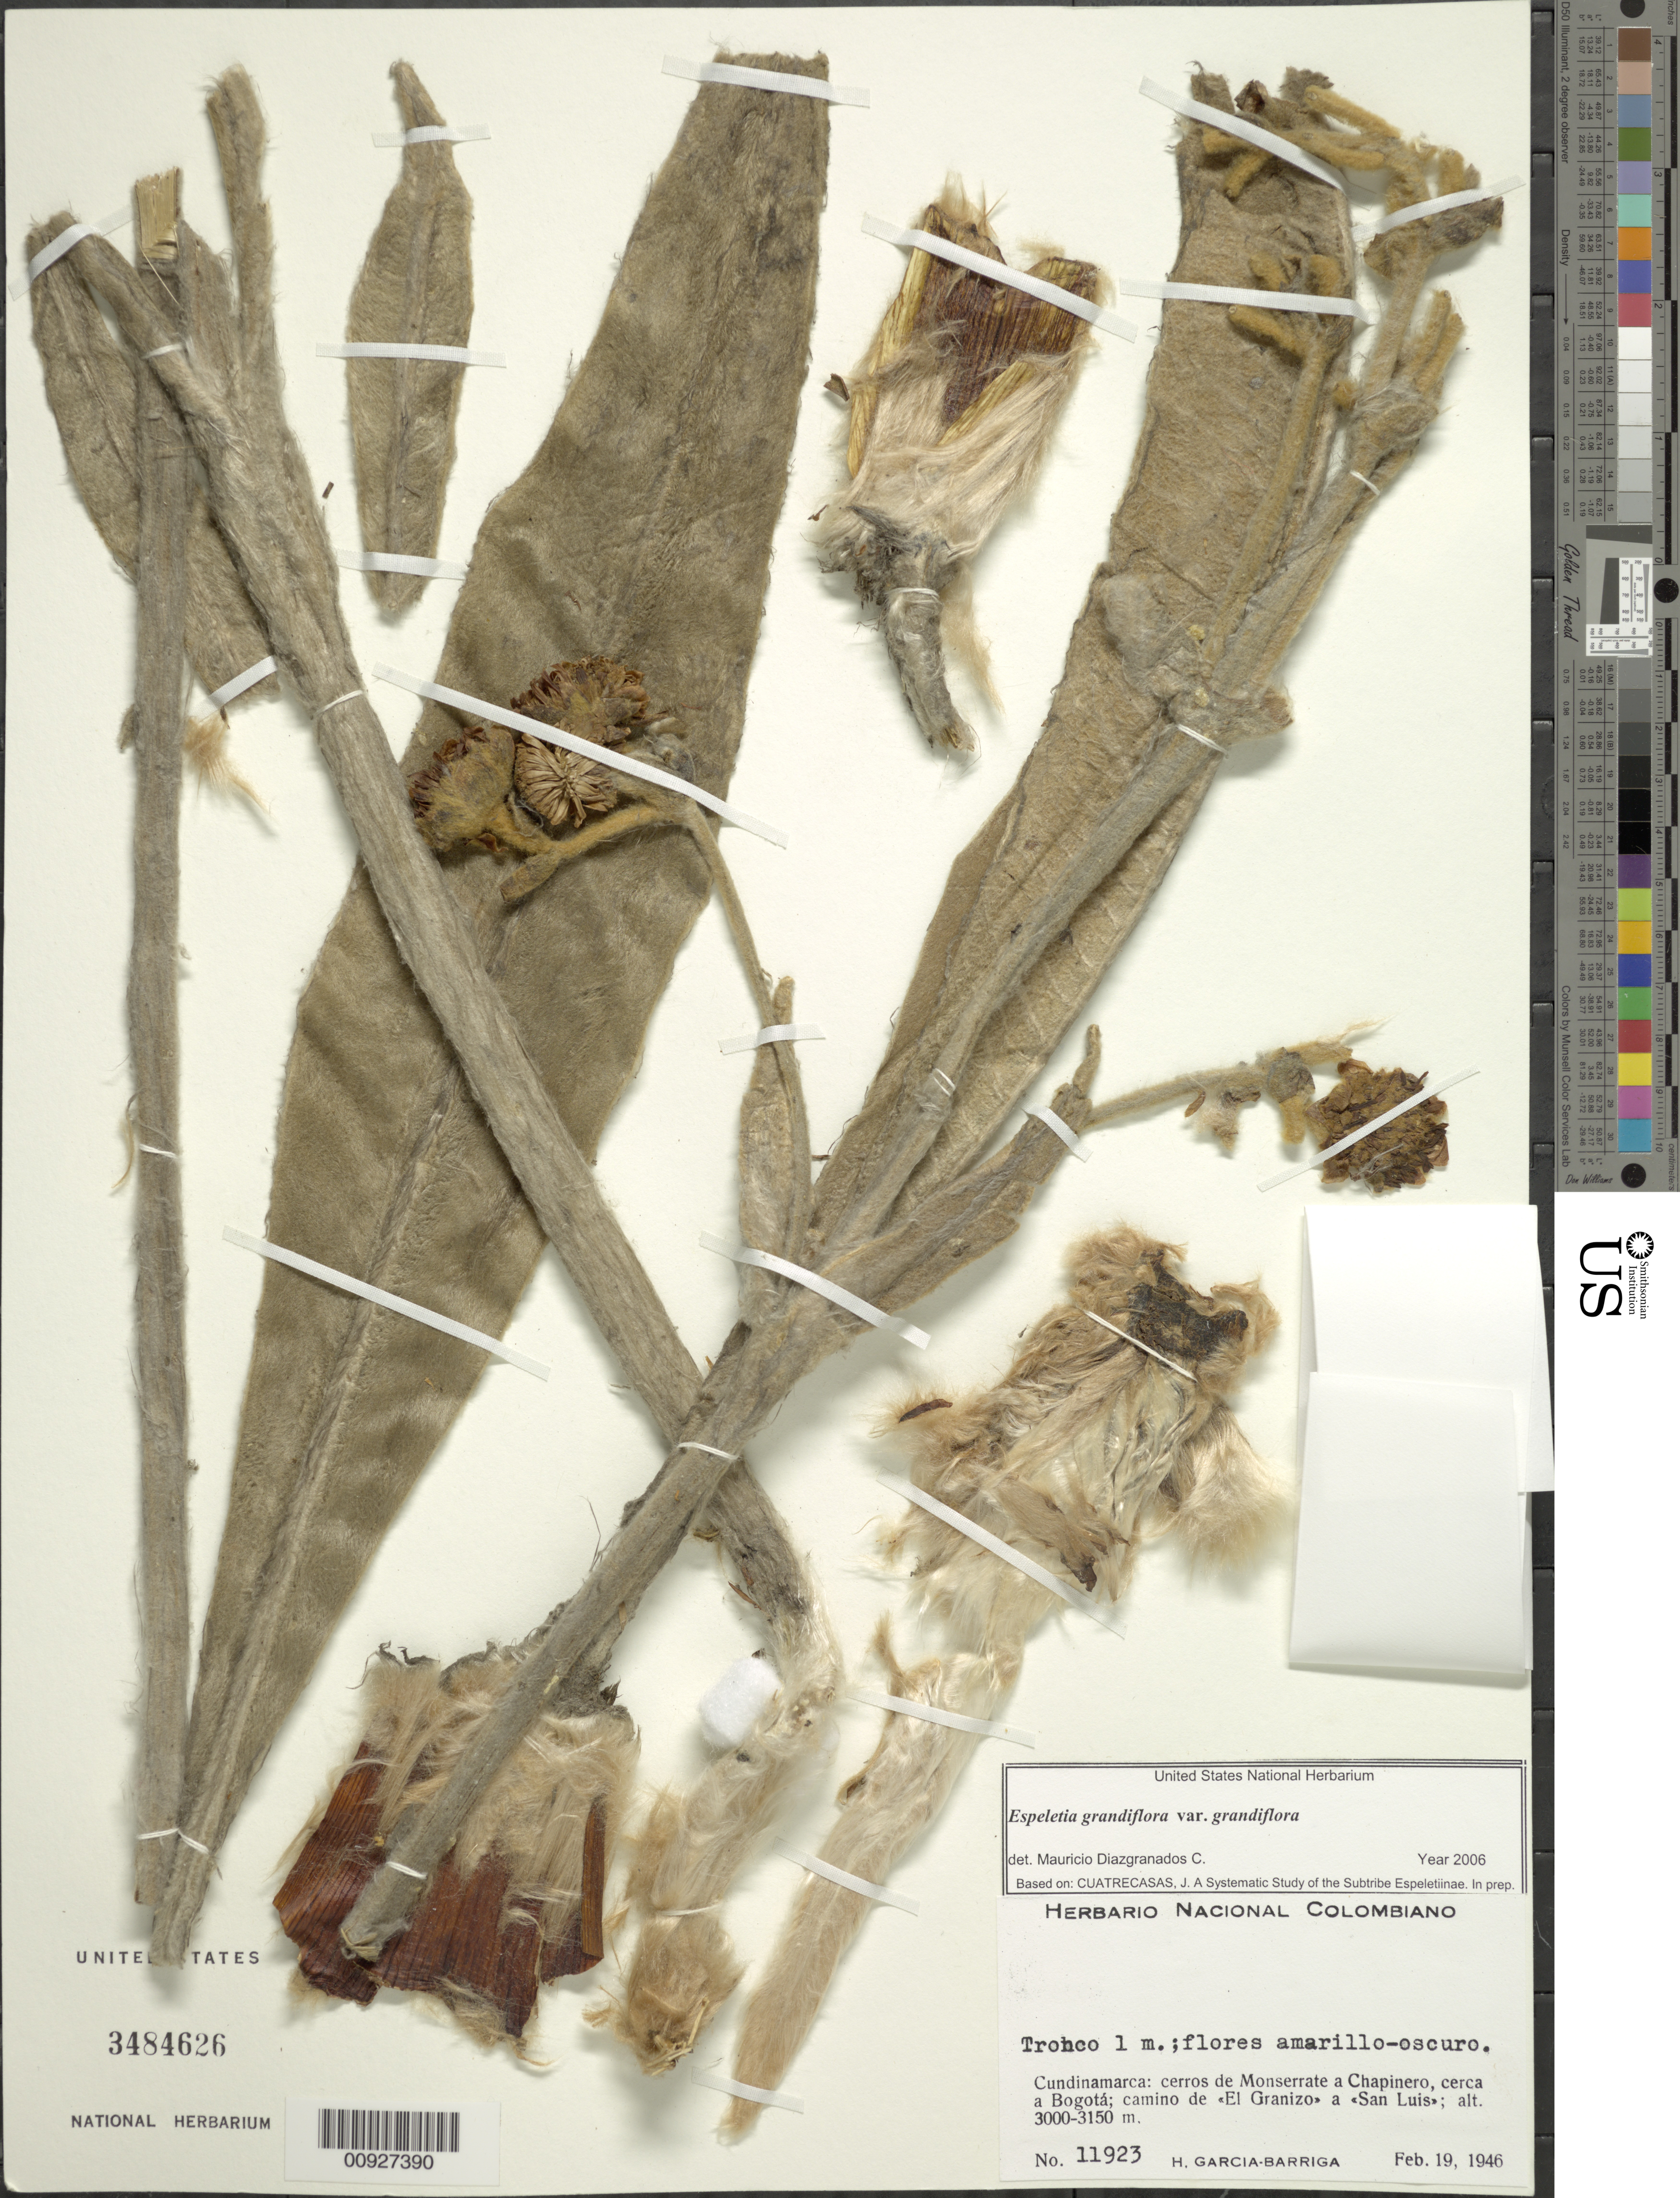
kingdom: Plantae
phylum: Tracheophyta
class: Magnoliopsida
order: Asterales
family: Asteraceae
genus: Espeletia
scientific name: Espeletia grandiflora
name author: Humb. & Bonpl.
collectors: H. García Barriga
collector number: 11923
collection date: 1946-02-19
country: Colombia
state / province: Cundinamarca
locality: Cerros de Monserrate a Chapinero, cerca de Bogotá; camino de "El Granizo" a "San Luis"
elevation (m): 3000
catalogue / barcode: US 3484626